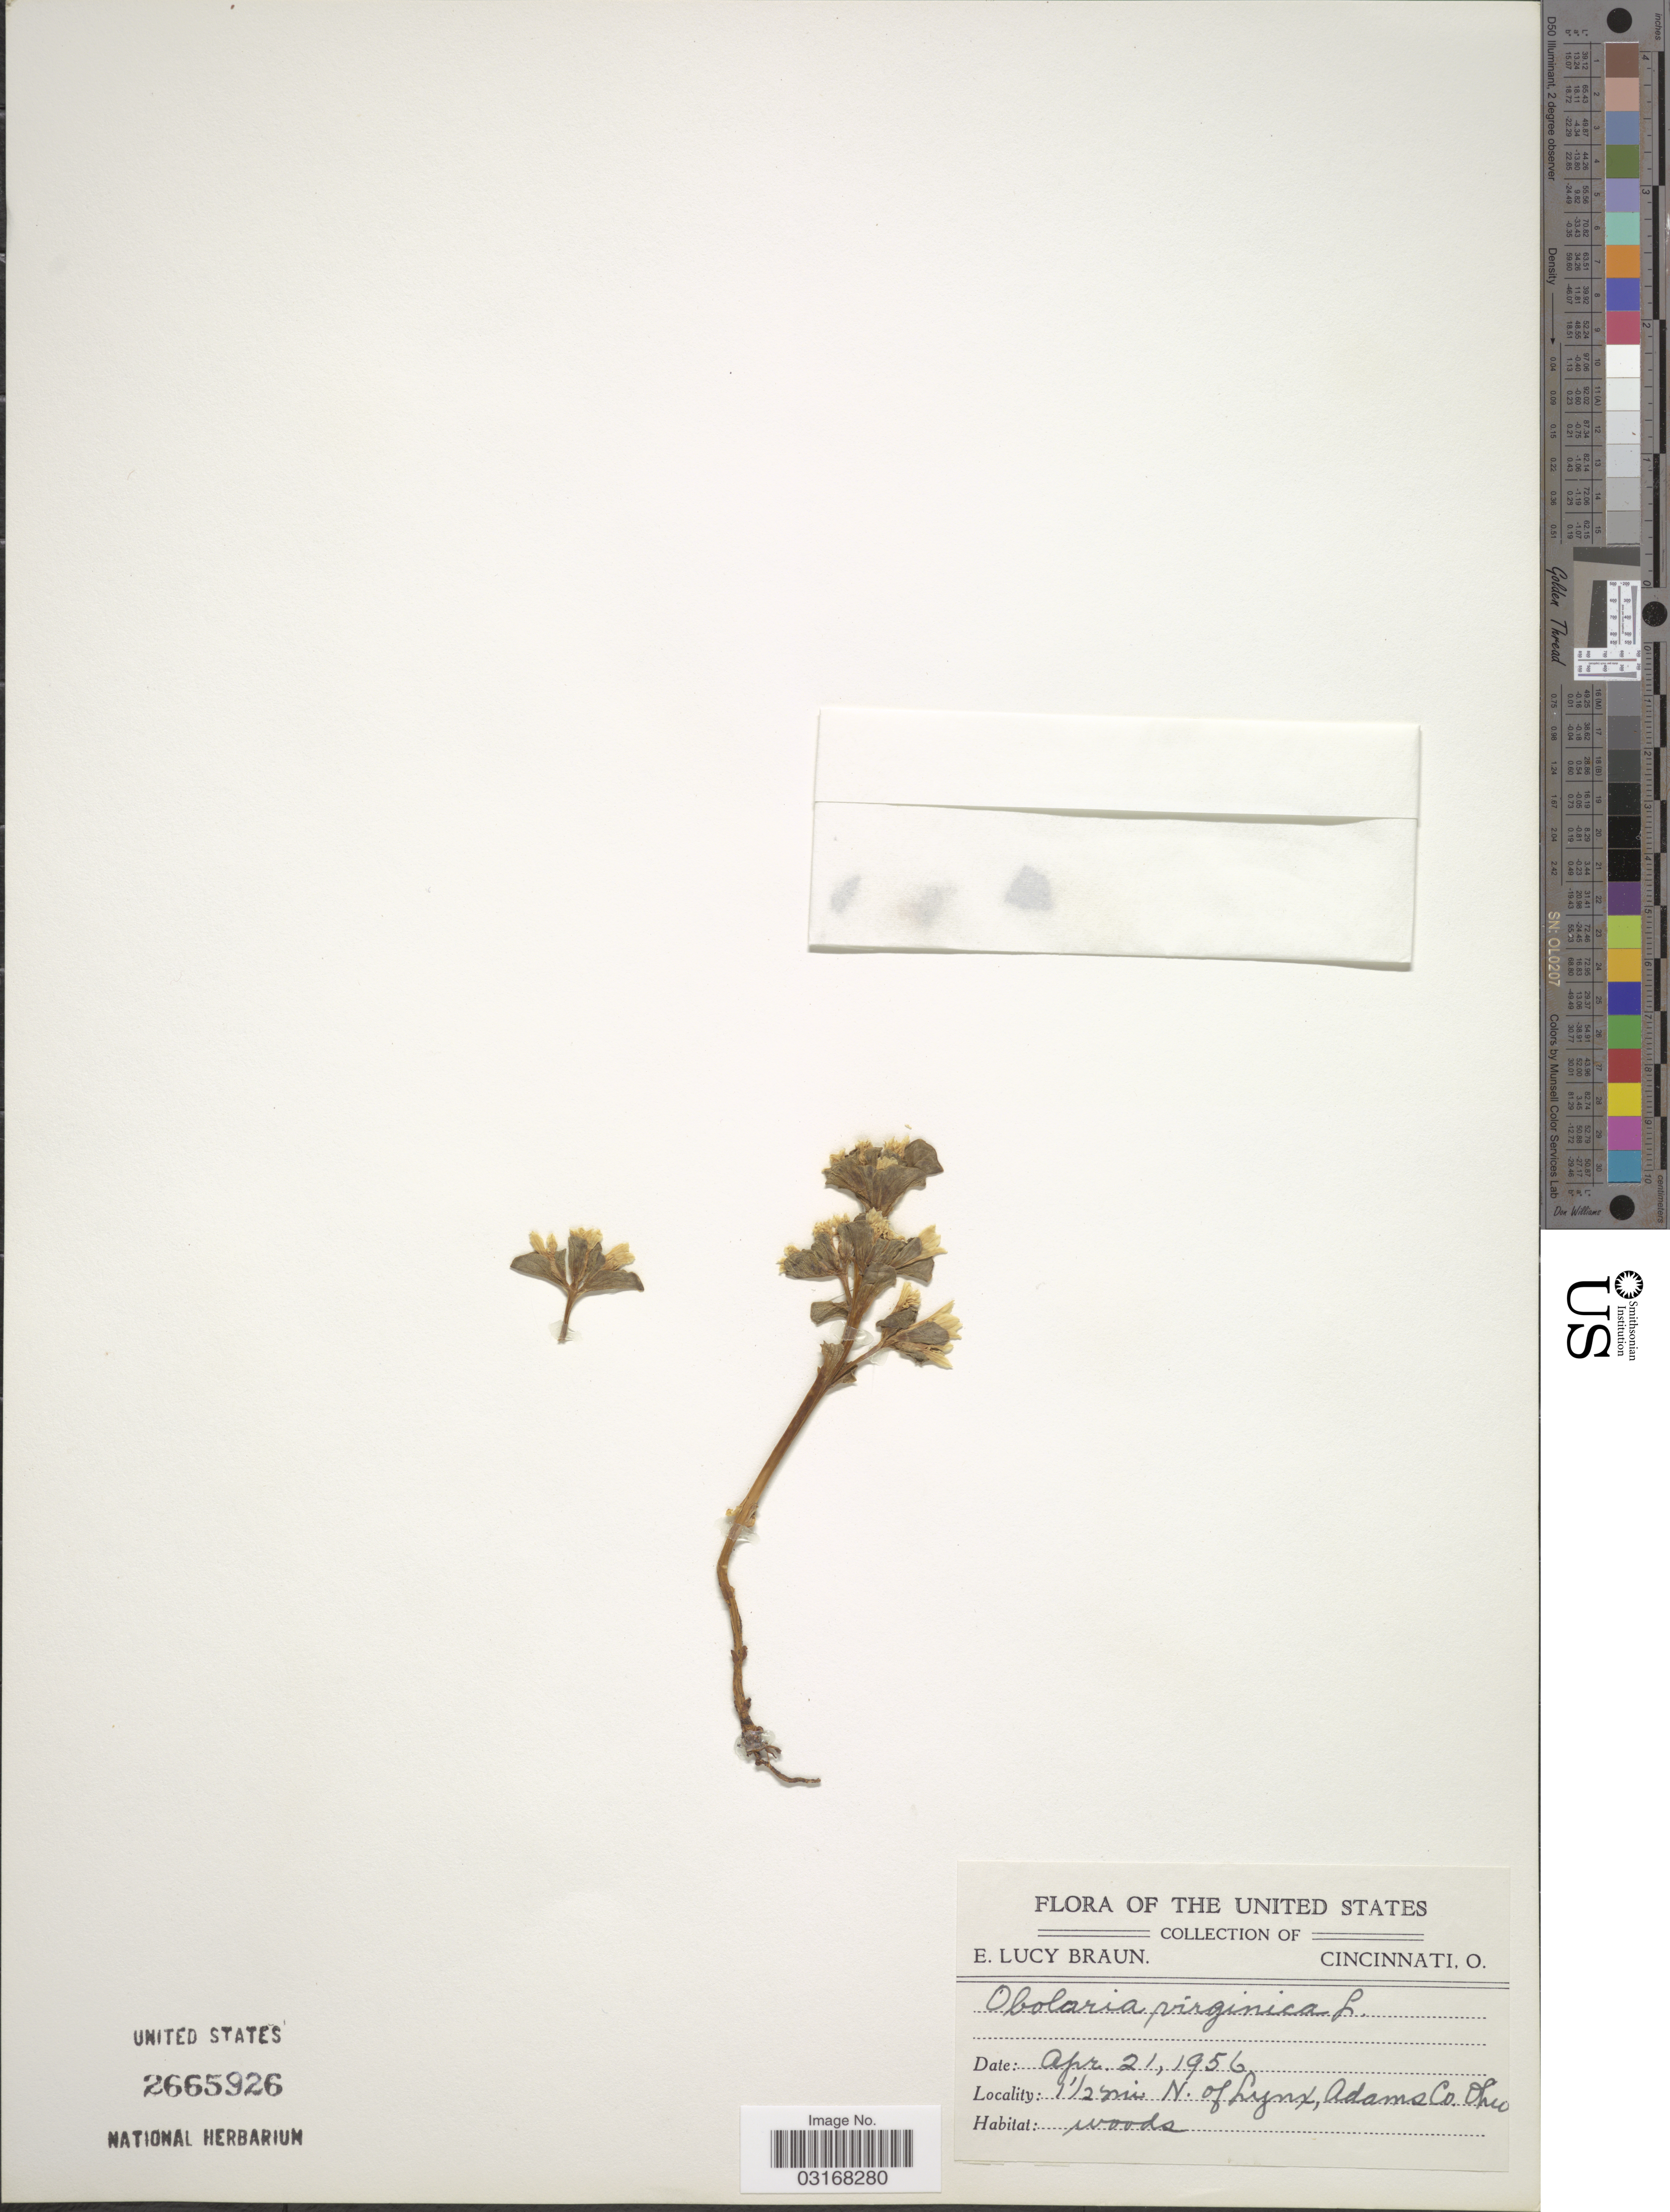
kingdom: Plantae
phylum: Tracheophyta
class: Magnoliopsida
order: Gentianales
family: Gentianaceae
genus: Obolaria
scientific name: Obolaria virginica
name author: L.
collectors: E. Braun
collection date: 1956-04-21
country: United States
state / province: Ohio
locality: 1½ mi N. of Lynx, Adams Co.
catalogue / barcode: US 2665926